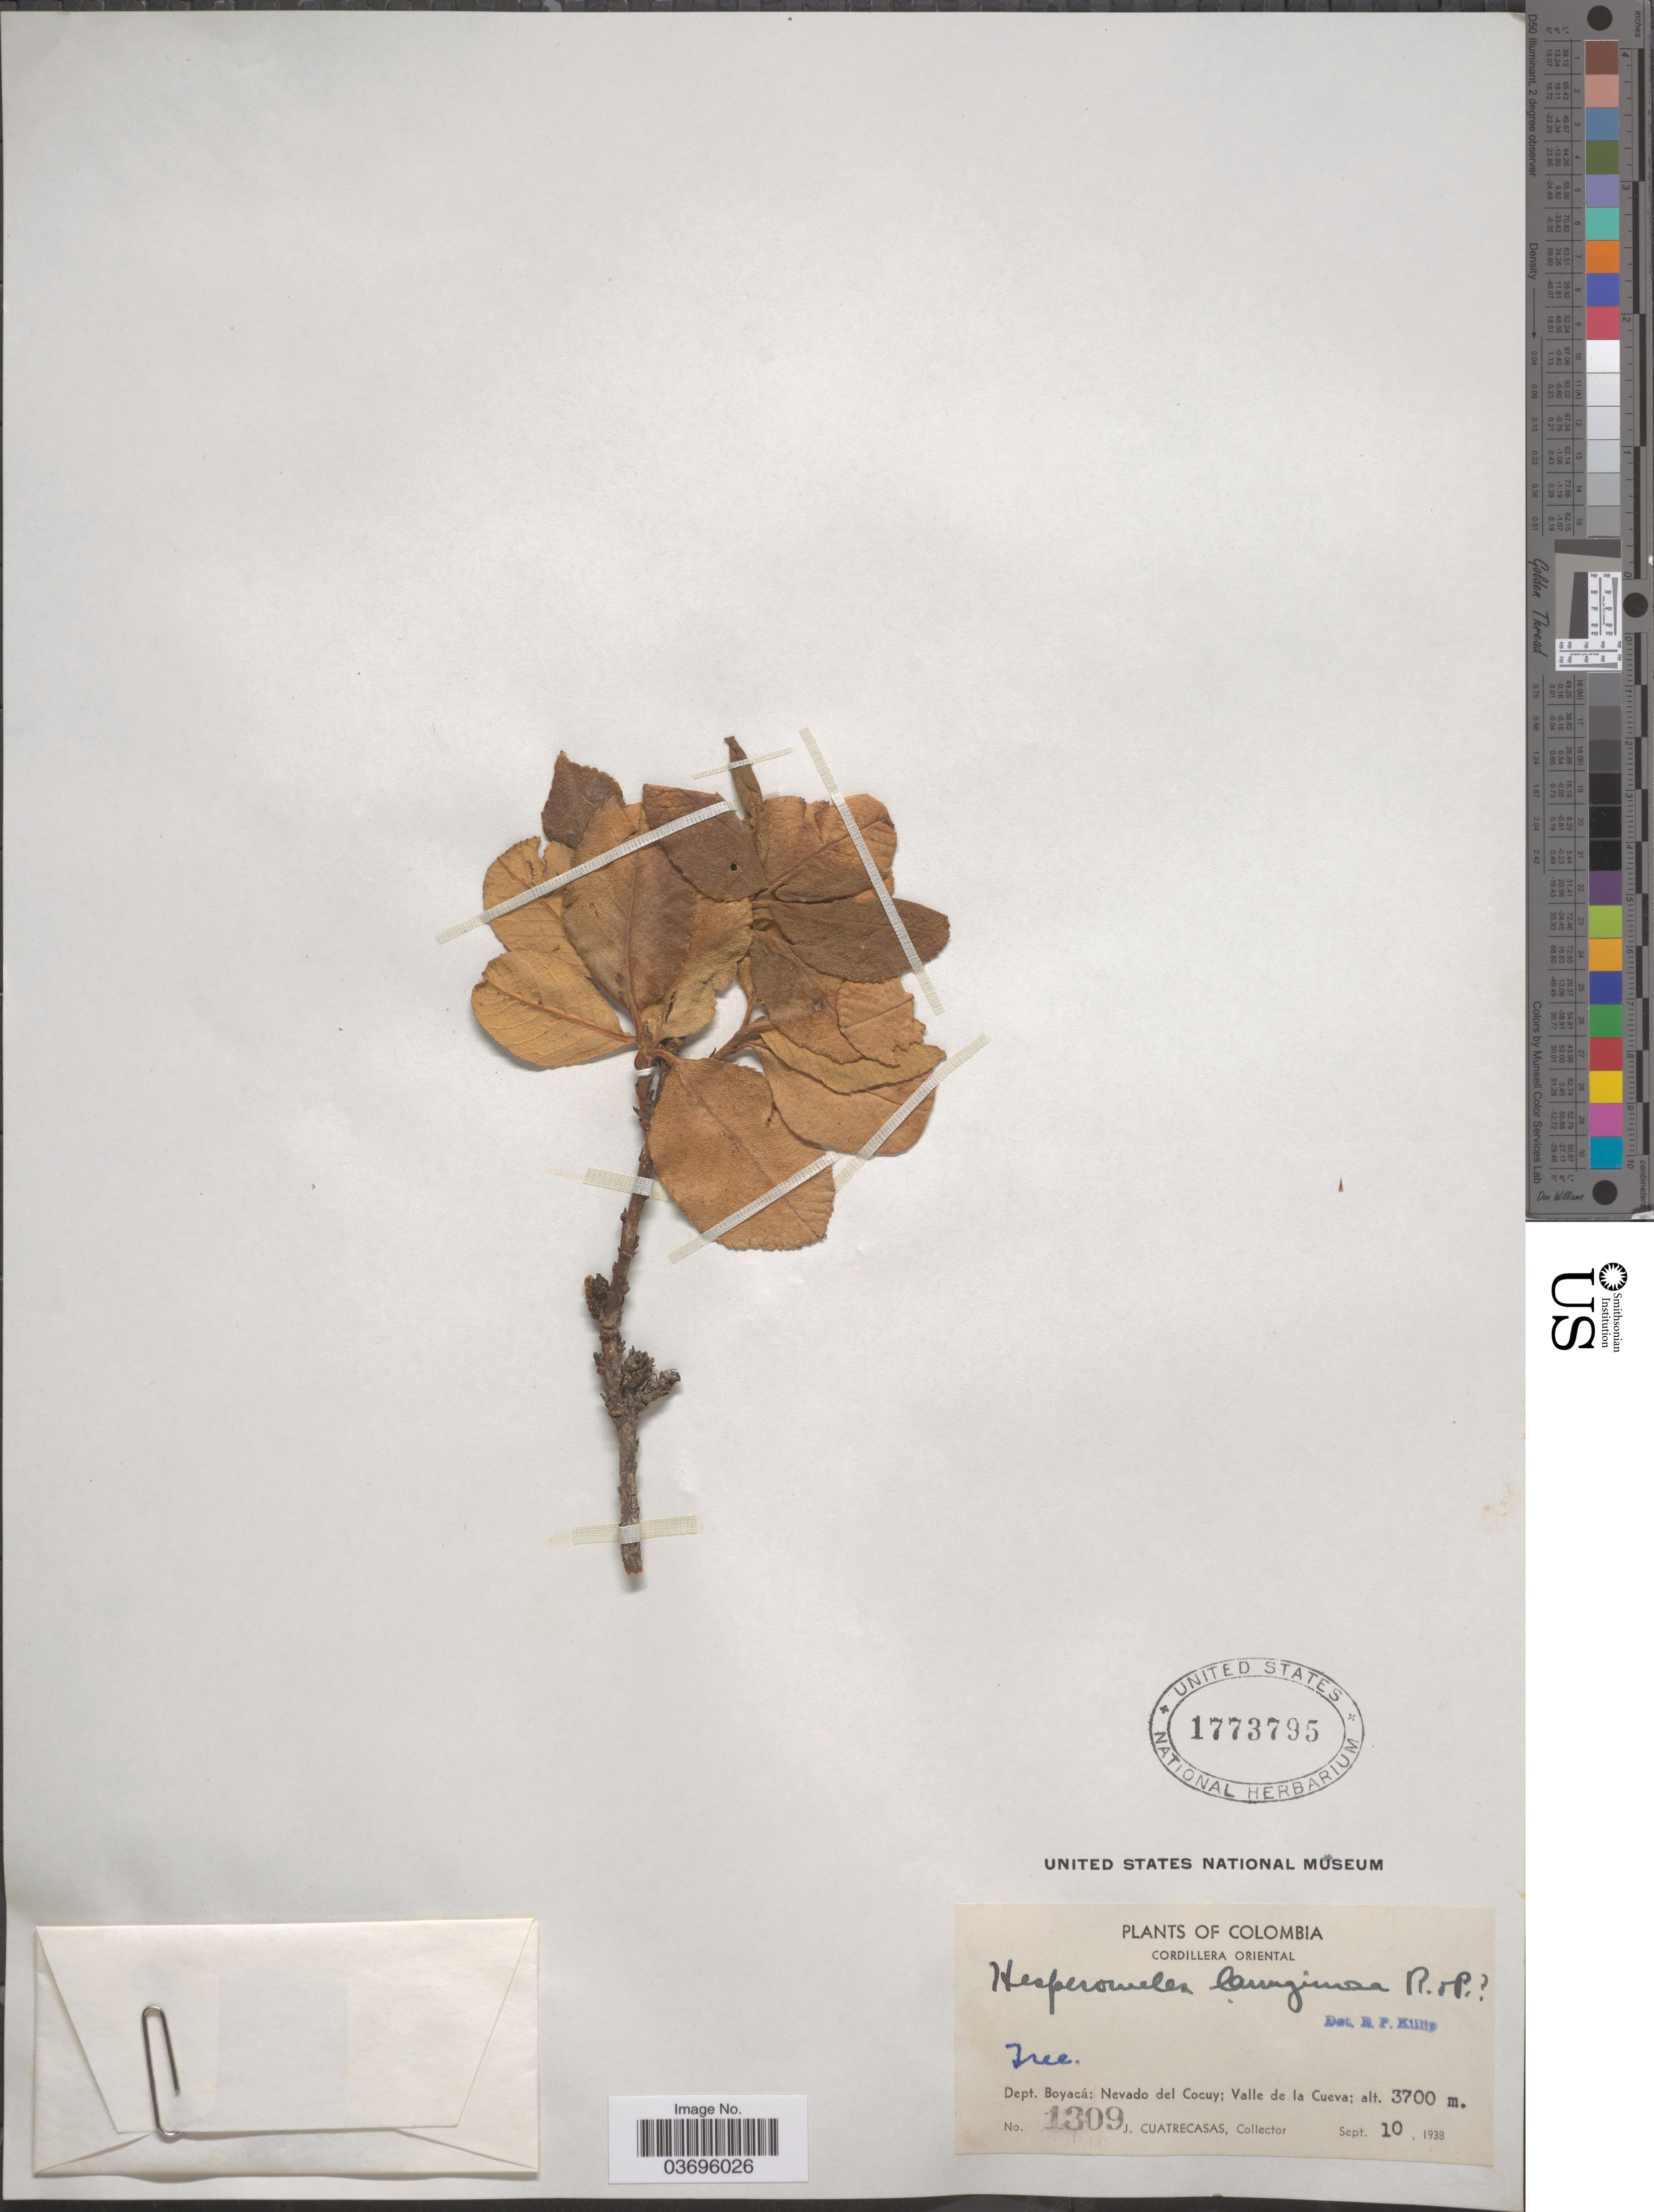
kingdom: Plantae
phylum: Tracheophyta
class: Magnoliopsida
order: Rosales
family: Rosaceae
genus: Hesperomeles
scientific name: Hesperomeles ferruginea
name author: (Juss. ex Pers.) Benth.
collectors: J. Cuatrecasas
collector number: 1309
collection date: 1938-09-10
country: Colombia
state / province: Boyacá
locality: Cordillera Oriental. Dept. Boyacá: Nevado del Cocuy; Valle de la Cueva.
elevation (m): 3700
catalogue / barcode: US 1773795